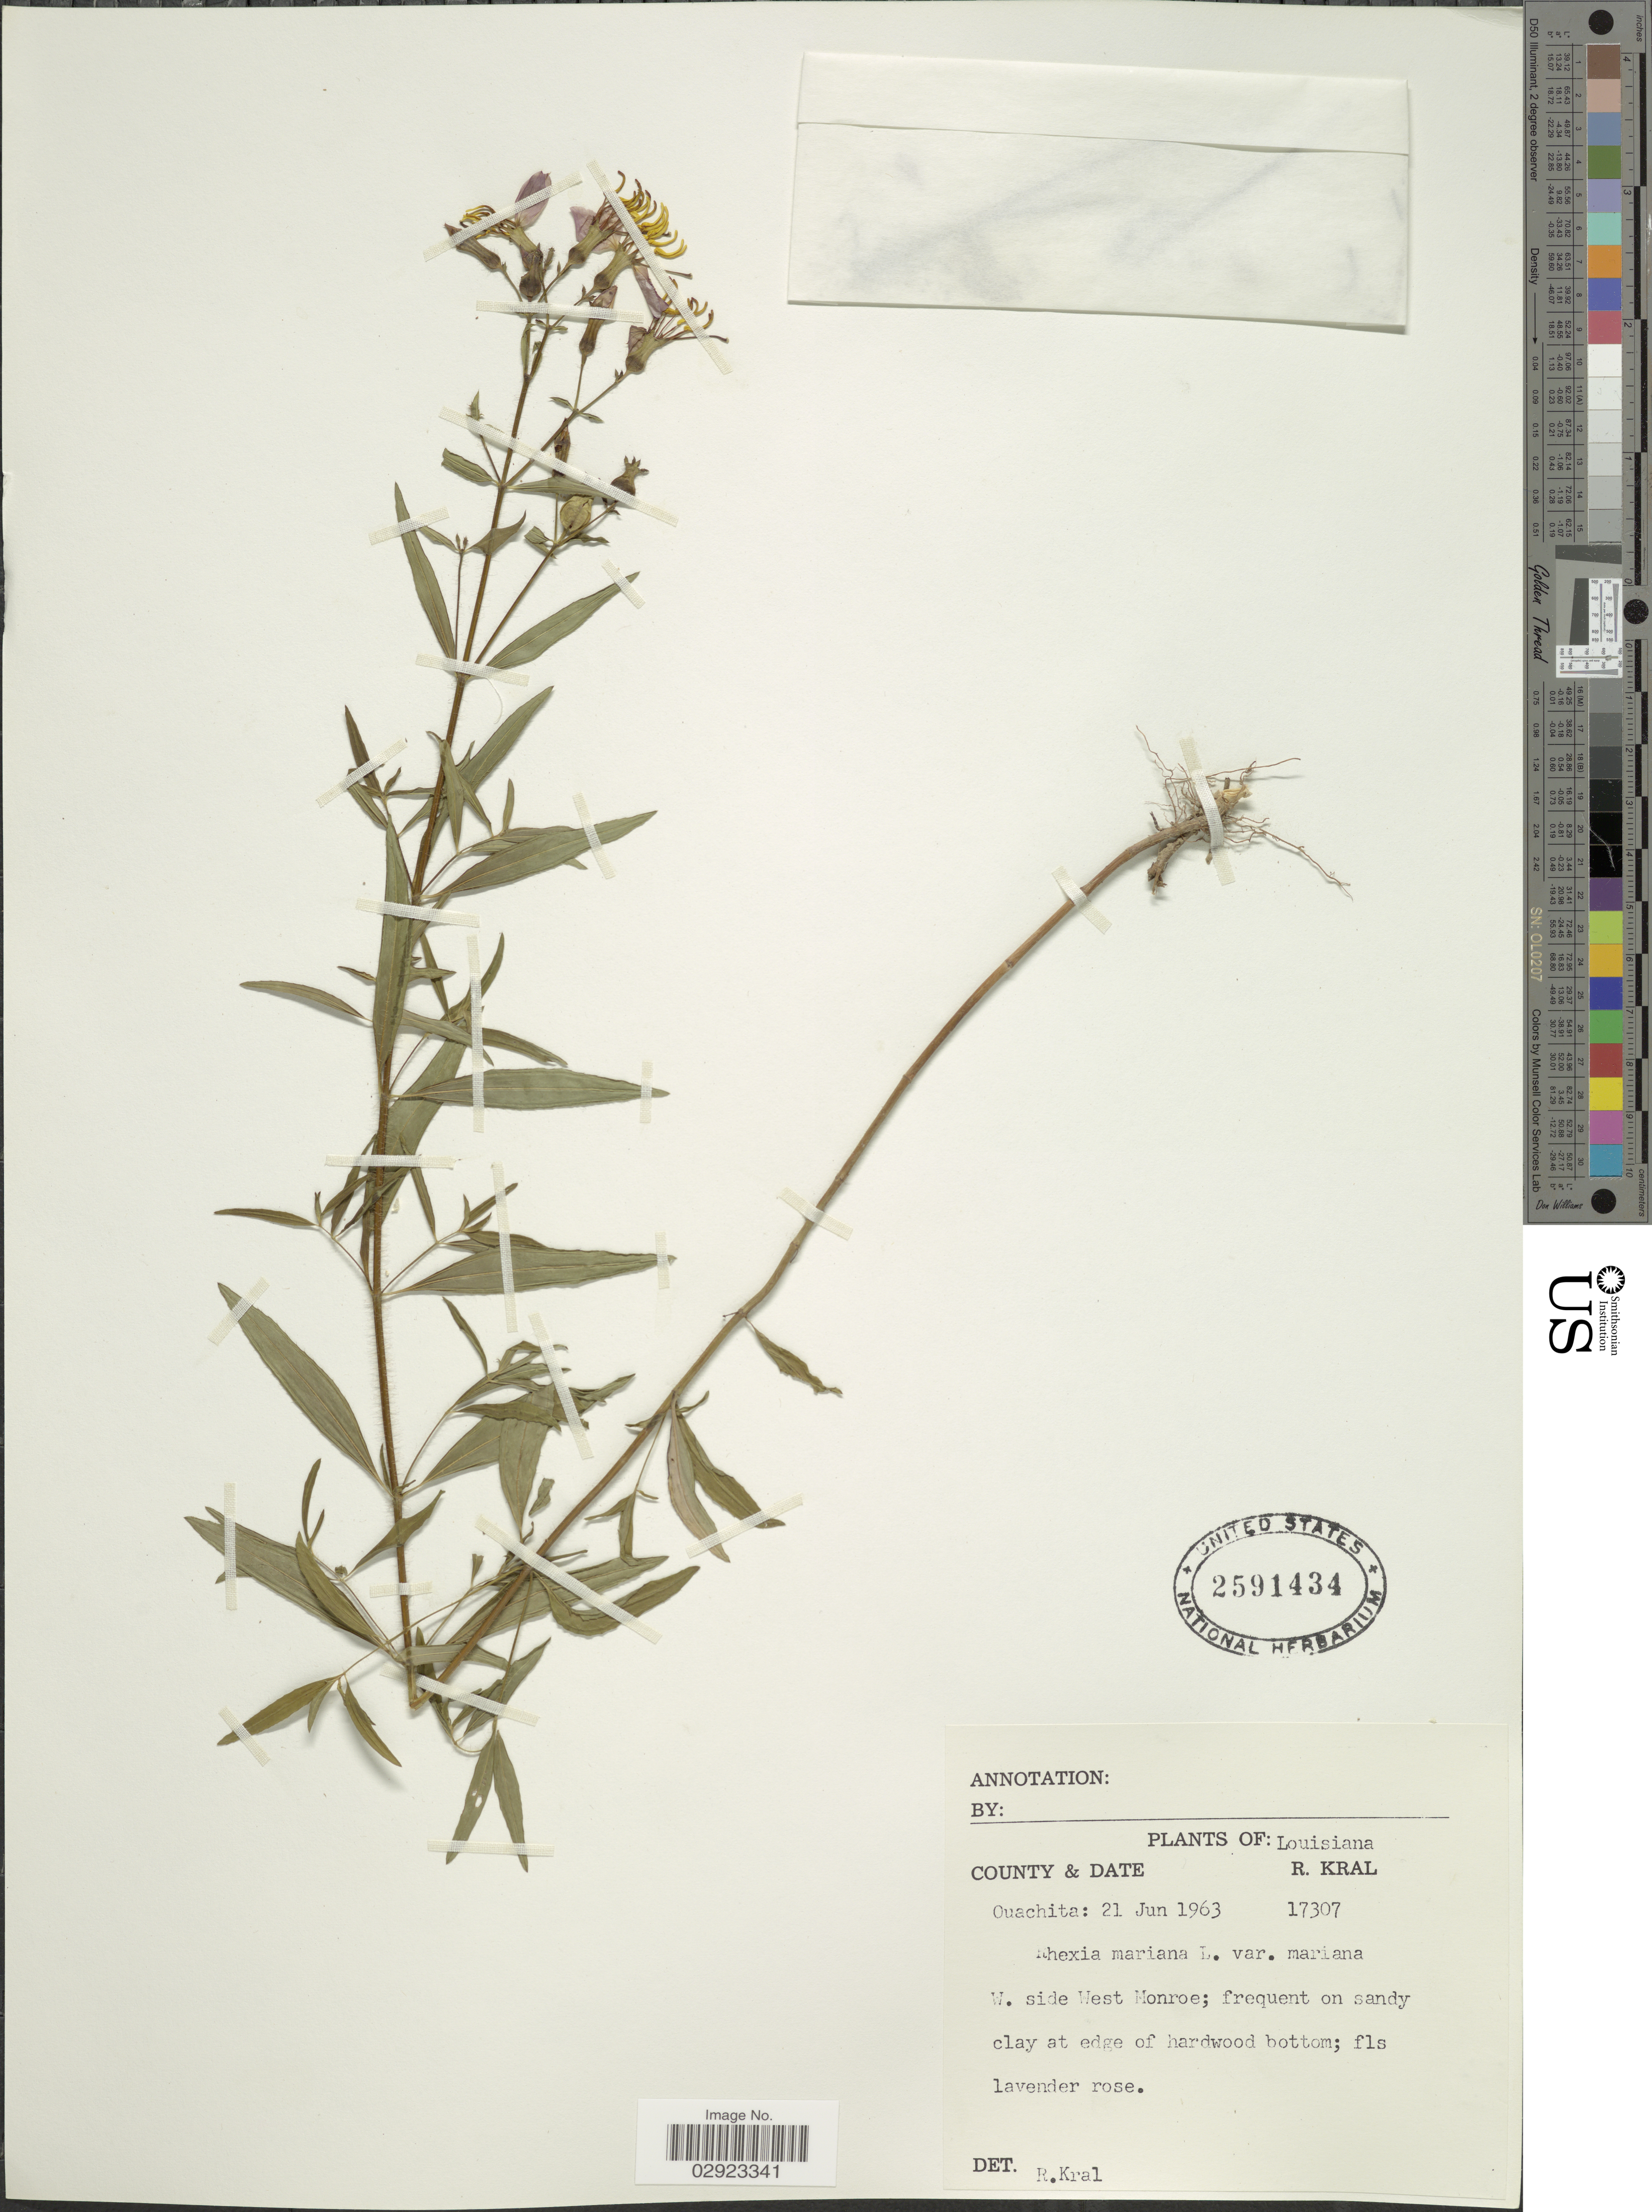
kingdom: Plantae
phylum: Tracheophyta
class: Magnoliopsida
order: Myrtales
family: Melastomataceae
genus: Rhexia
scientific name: Rhexia mariana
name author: L.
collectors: R. Kral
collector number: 17307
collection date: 1963-06-21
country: United States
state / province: Louisiana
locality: County Ouachita, W. side West Monroe.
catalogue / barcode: US 2591434